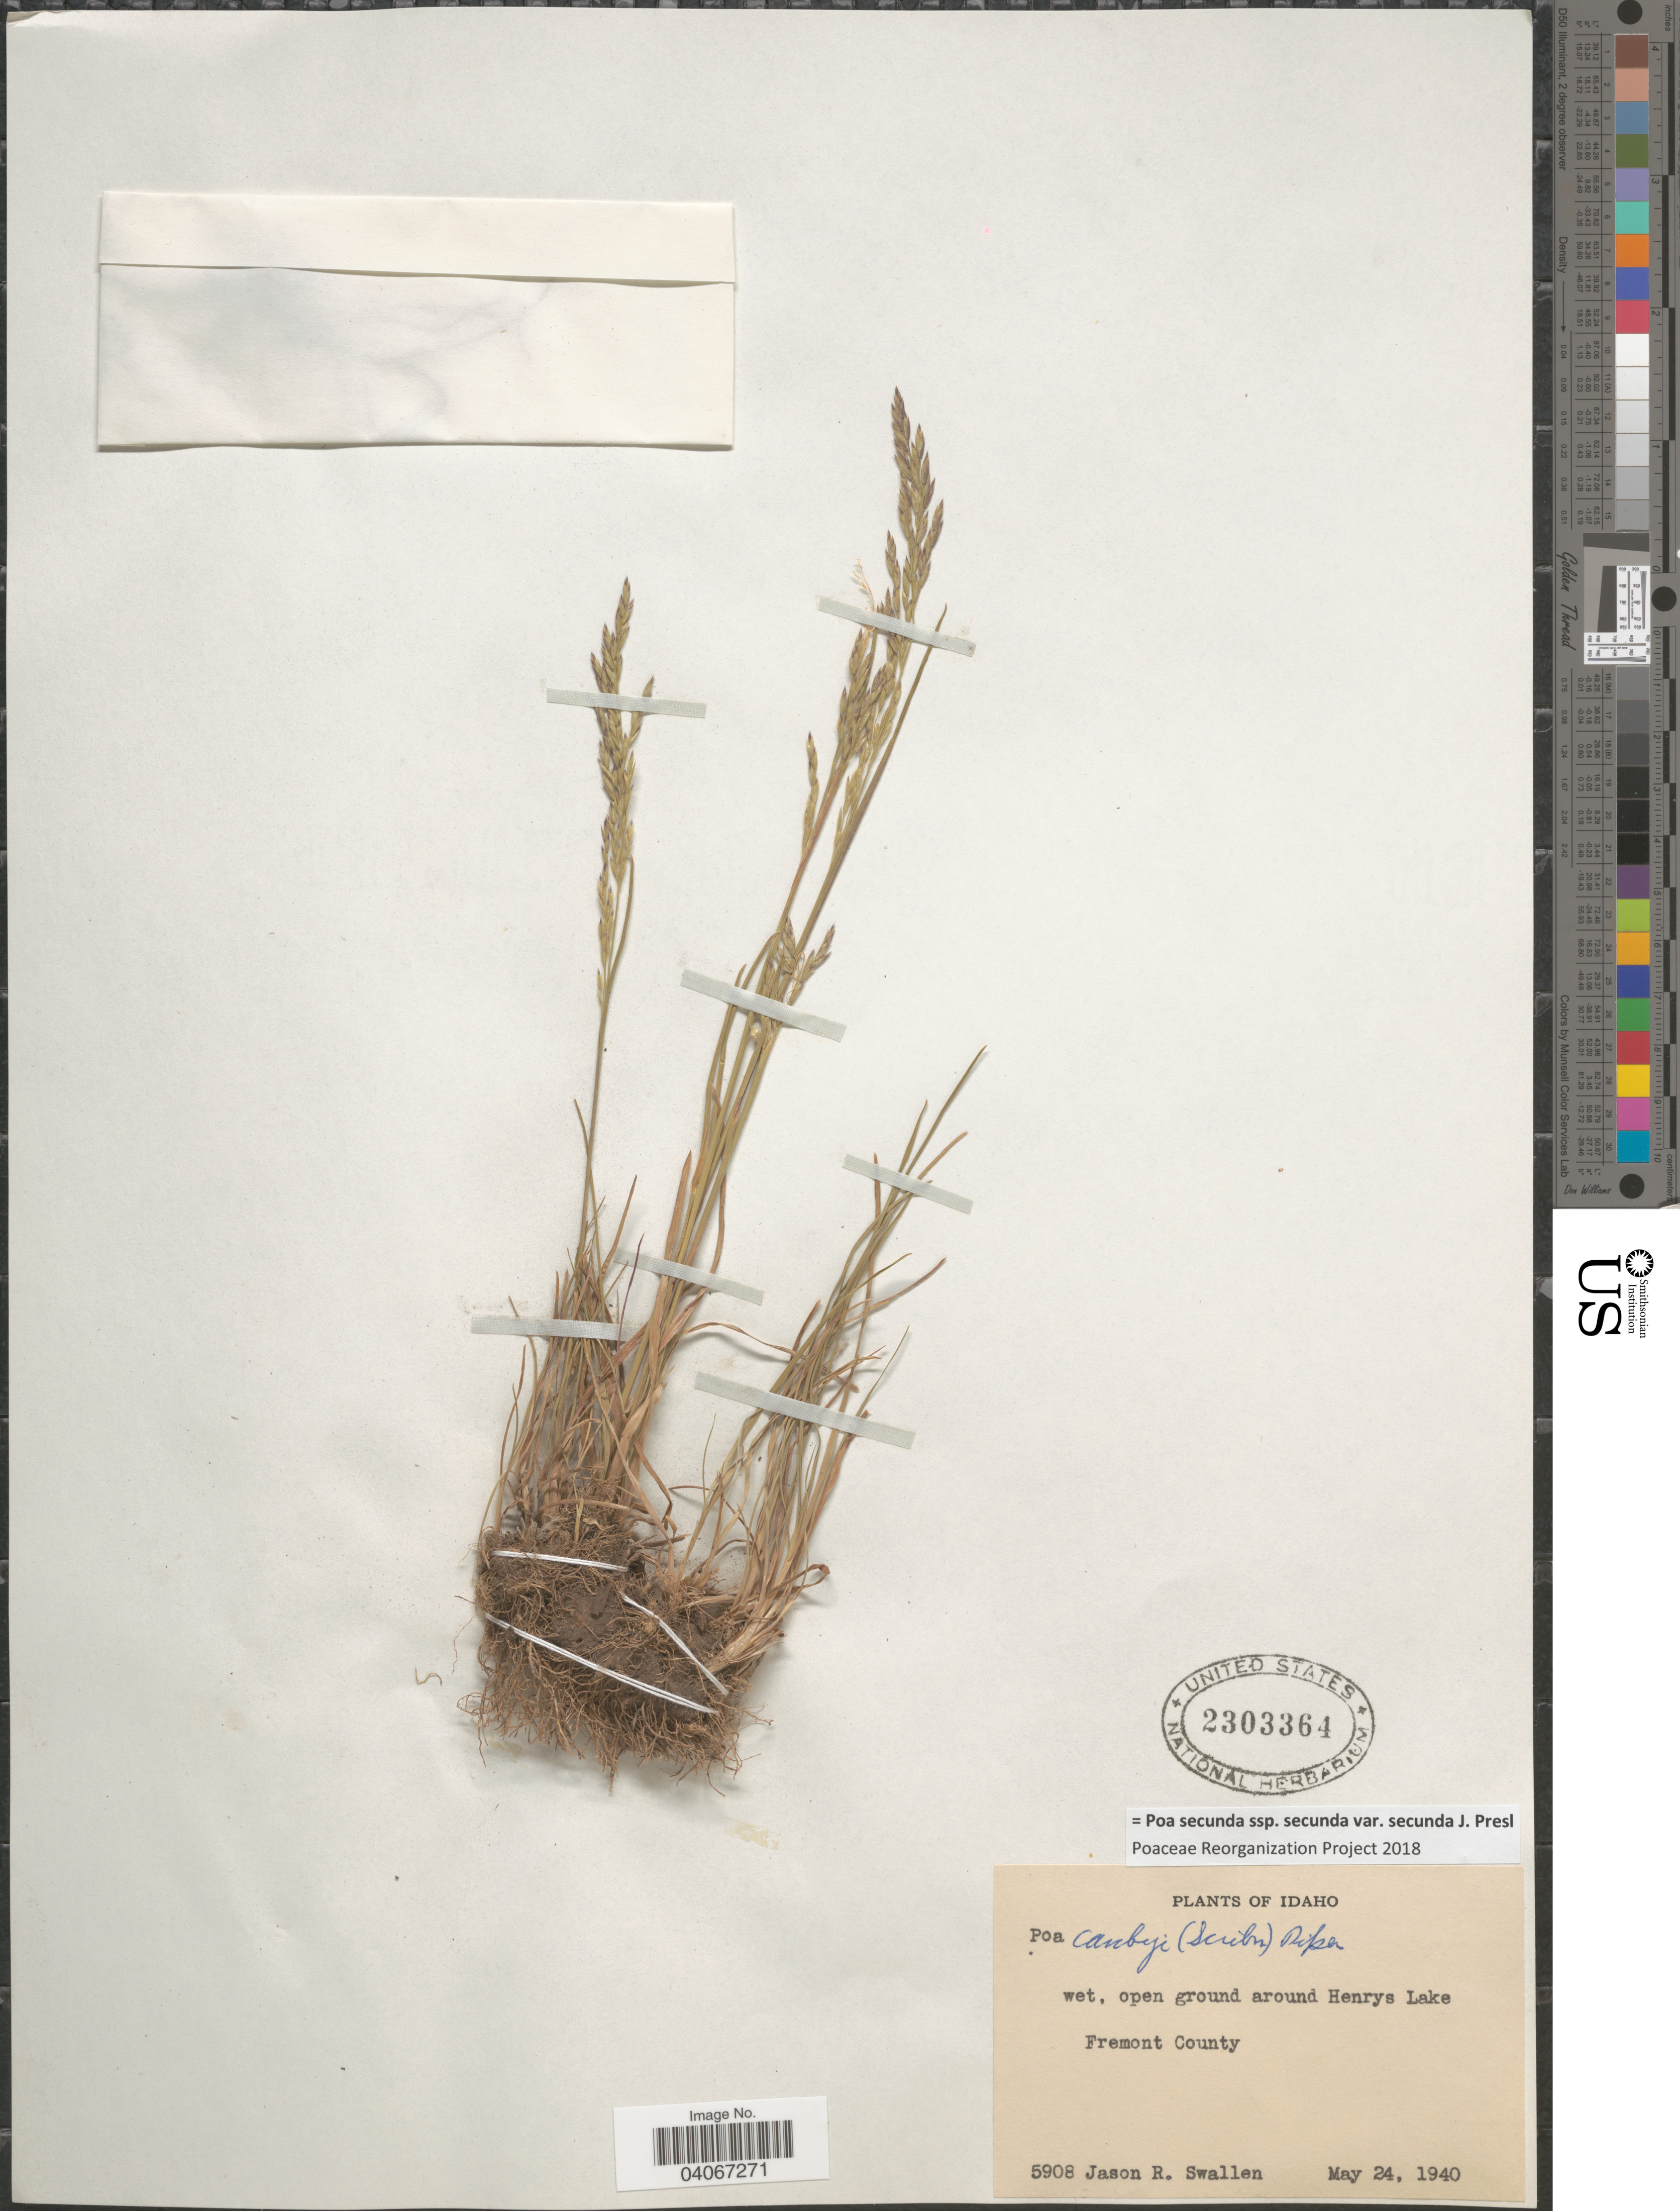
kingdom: Plantae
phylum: Tracheophyta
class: Liliopsida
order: Poales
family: Poaceae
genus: Poa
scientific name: Poa secunda subsp. secunda var. secunda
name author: J. Presl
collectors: J. R. Swallen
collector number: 5908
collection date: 1940-05-24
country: United States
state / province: Idaho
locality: Wet, open ground around Henrys Lake. Fremont County.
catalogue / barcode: US 2303364